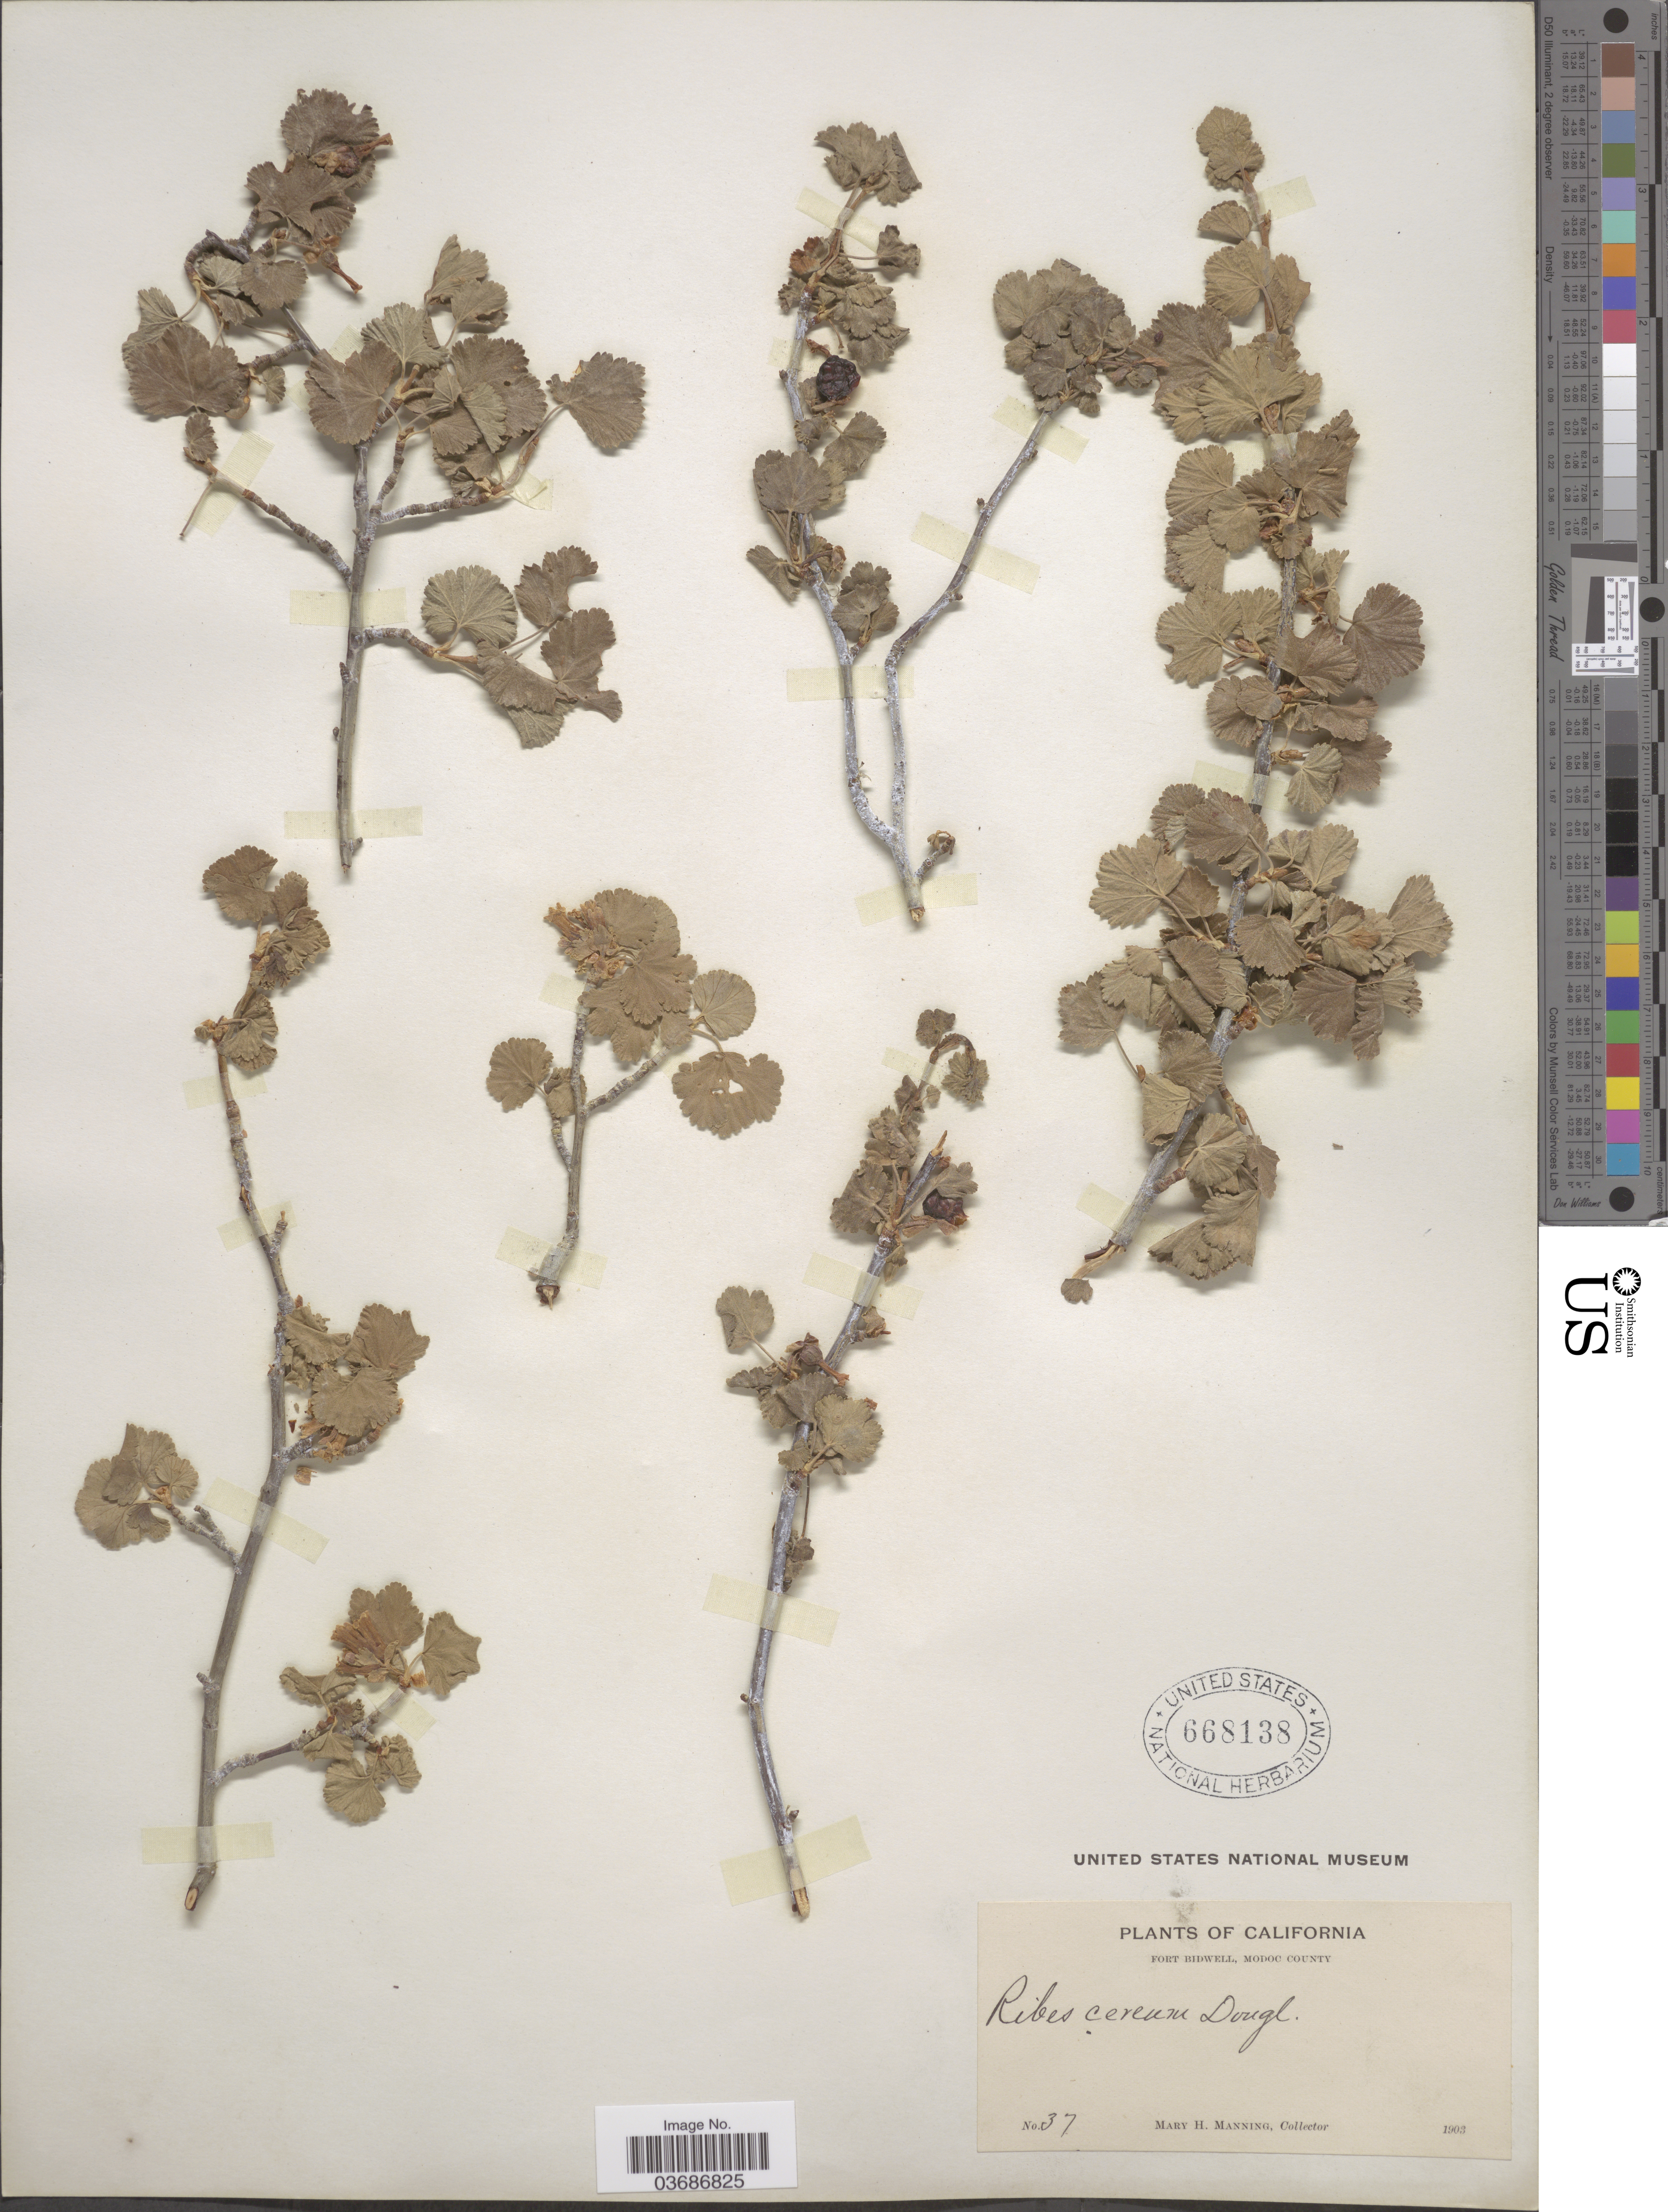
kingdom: Plantae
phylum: Tracheophyta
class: Magnoliopsida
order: Saxifragales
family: Grossulariaceae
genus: Ribes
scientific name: Ribes cereum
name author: Douglas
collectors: M. Manning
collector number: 37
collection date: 1903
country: United States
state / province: California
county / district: Modoc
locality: Fort Bidwell, Modoc County.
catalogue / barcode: US 668138